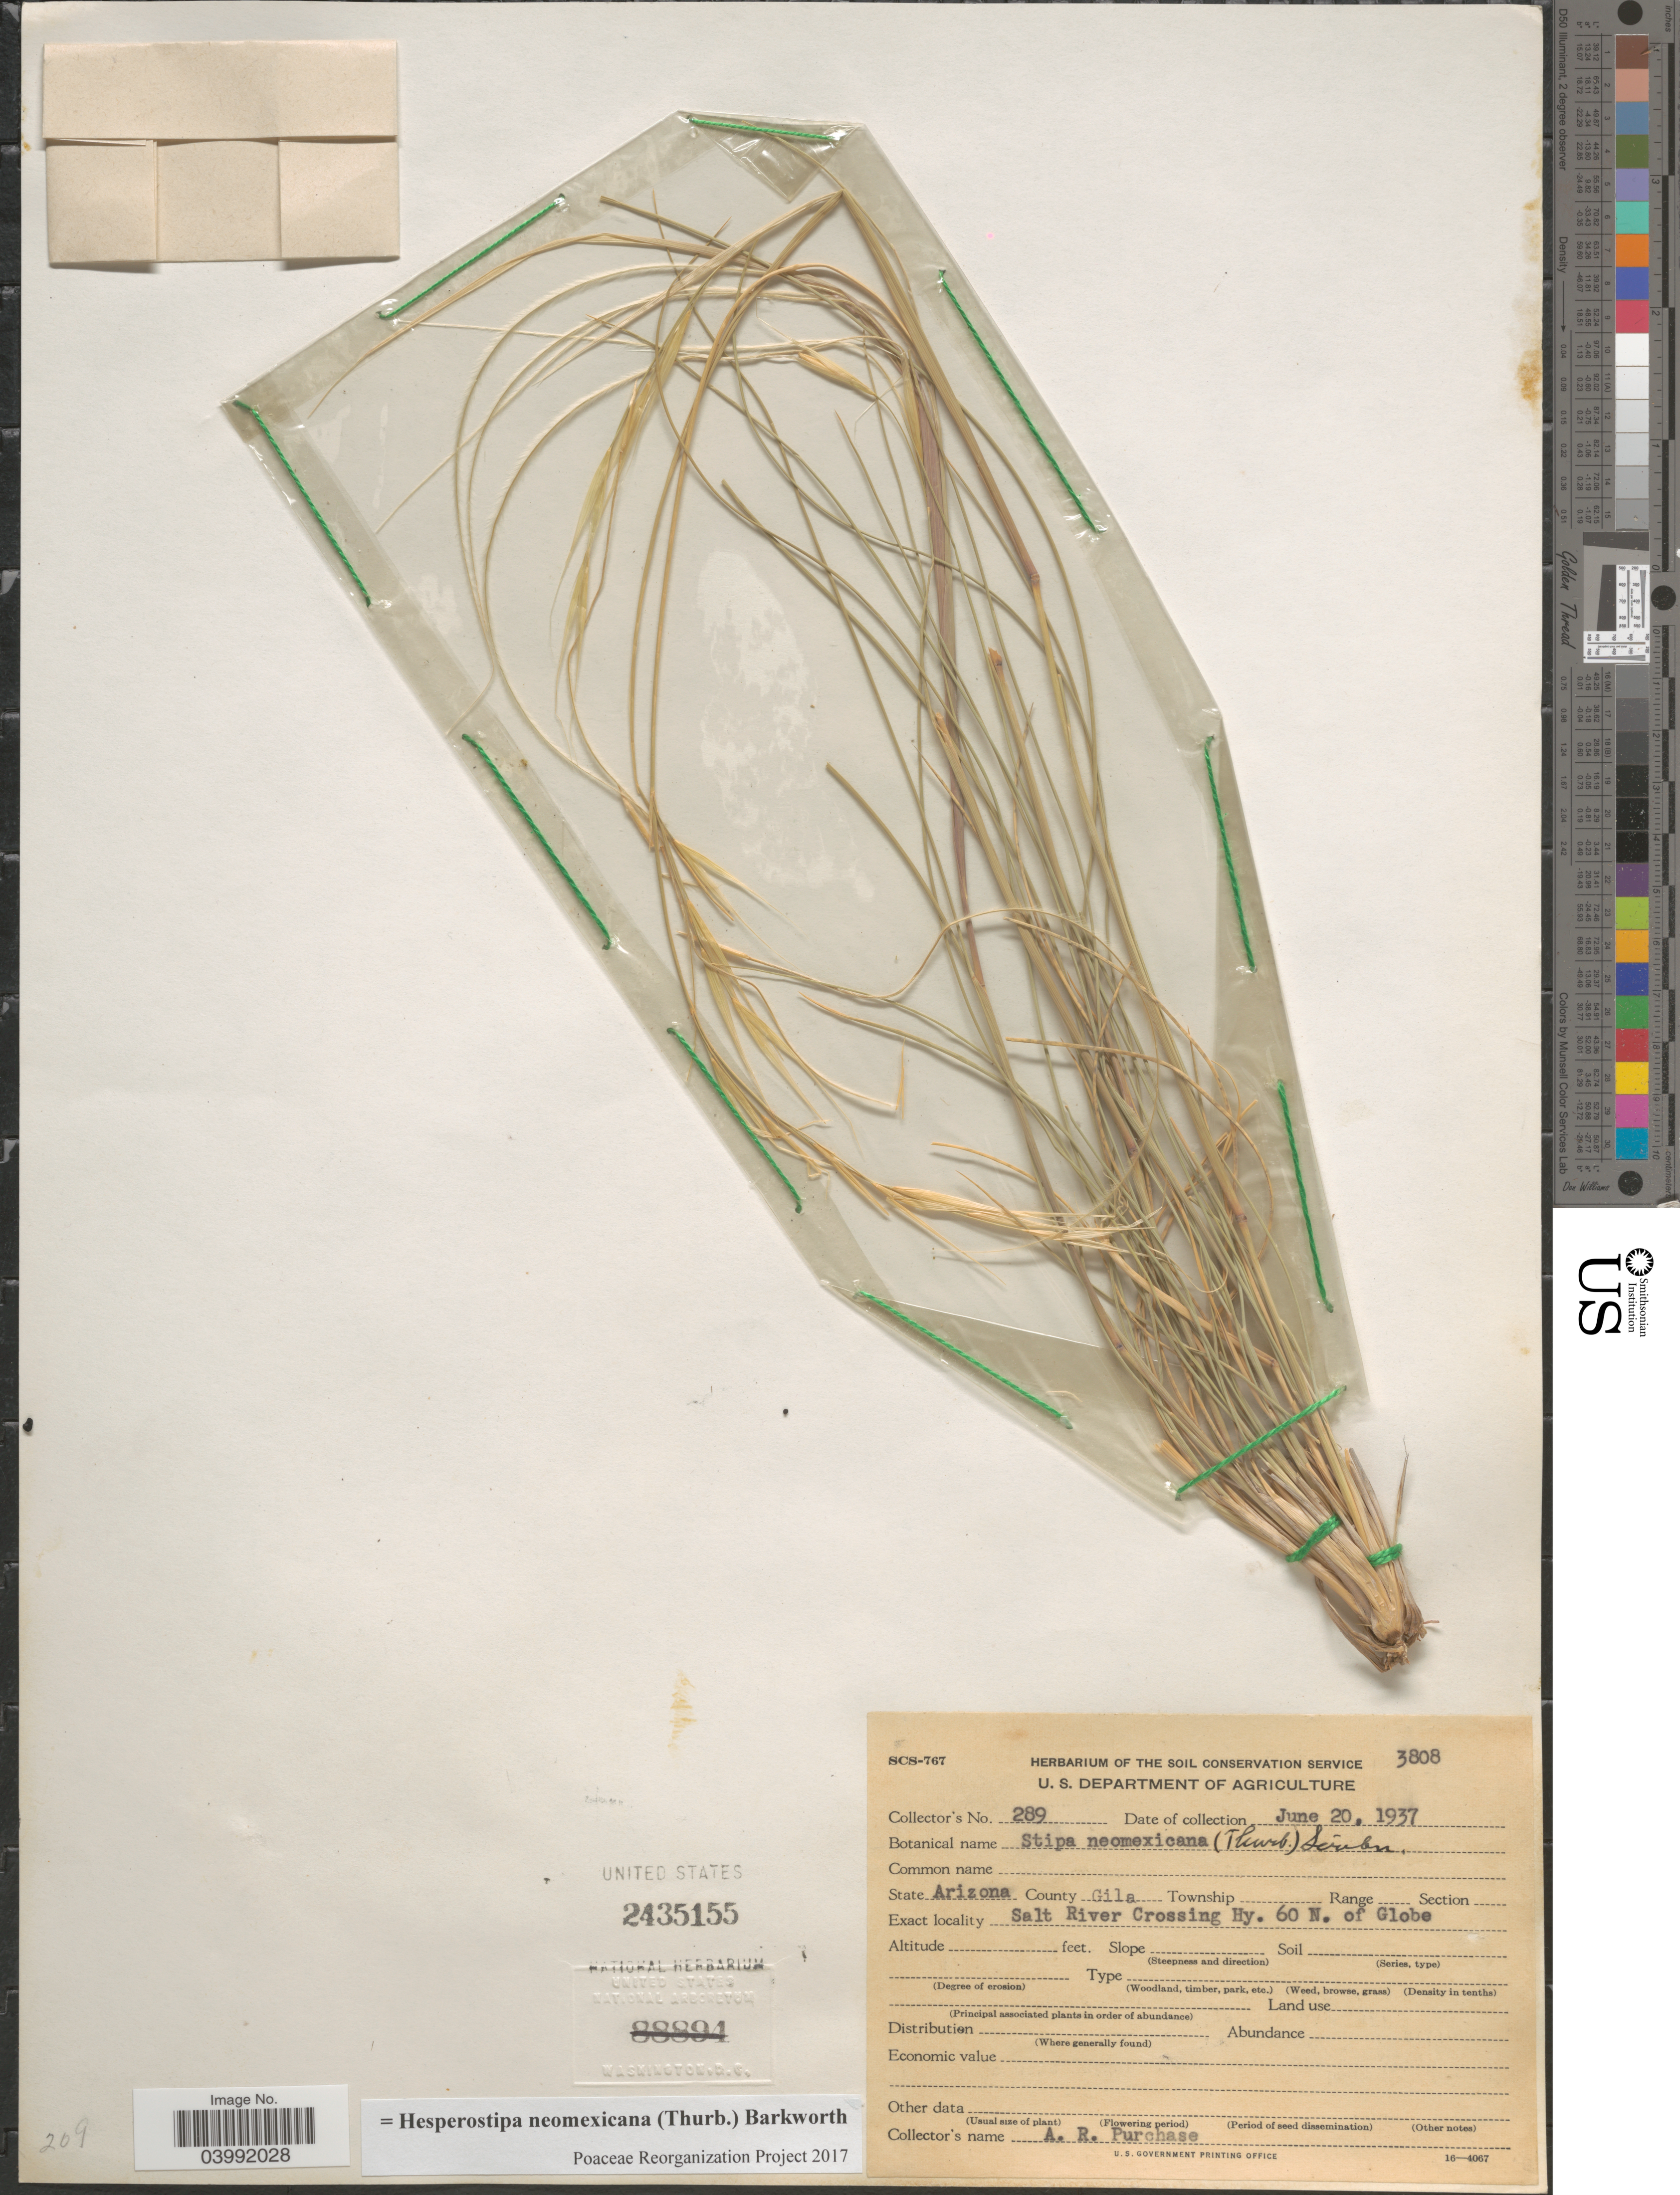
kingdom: Plantae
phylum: Tracheophyta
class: Liliopsida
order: Poales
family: Poaceae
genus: Hesperostipa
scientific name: Hesperostipa neomexicana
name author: (Thurb.) Barkworth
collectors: A. Purchase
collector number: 289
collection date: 1937-06-20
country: United States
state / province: Arizona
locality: County Gila. Salt River Crossing Hy. 60 N. of Globe.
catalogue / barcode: US 2435155